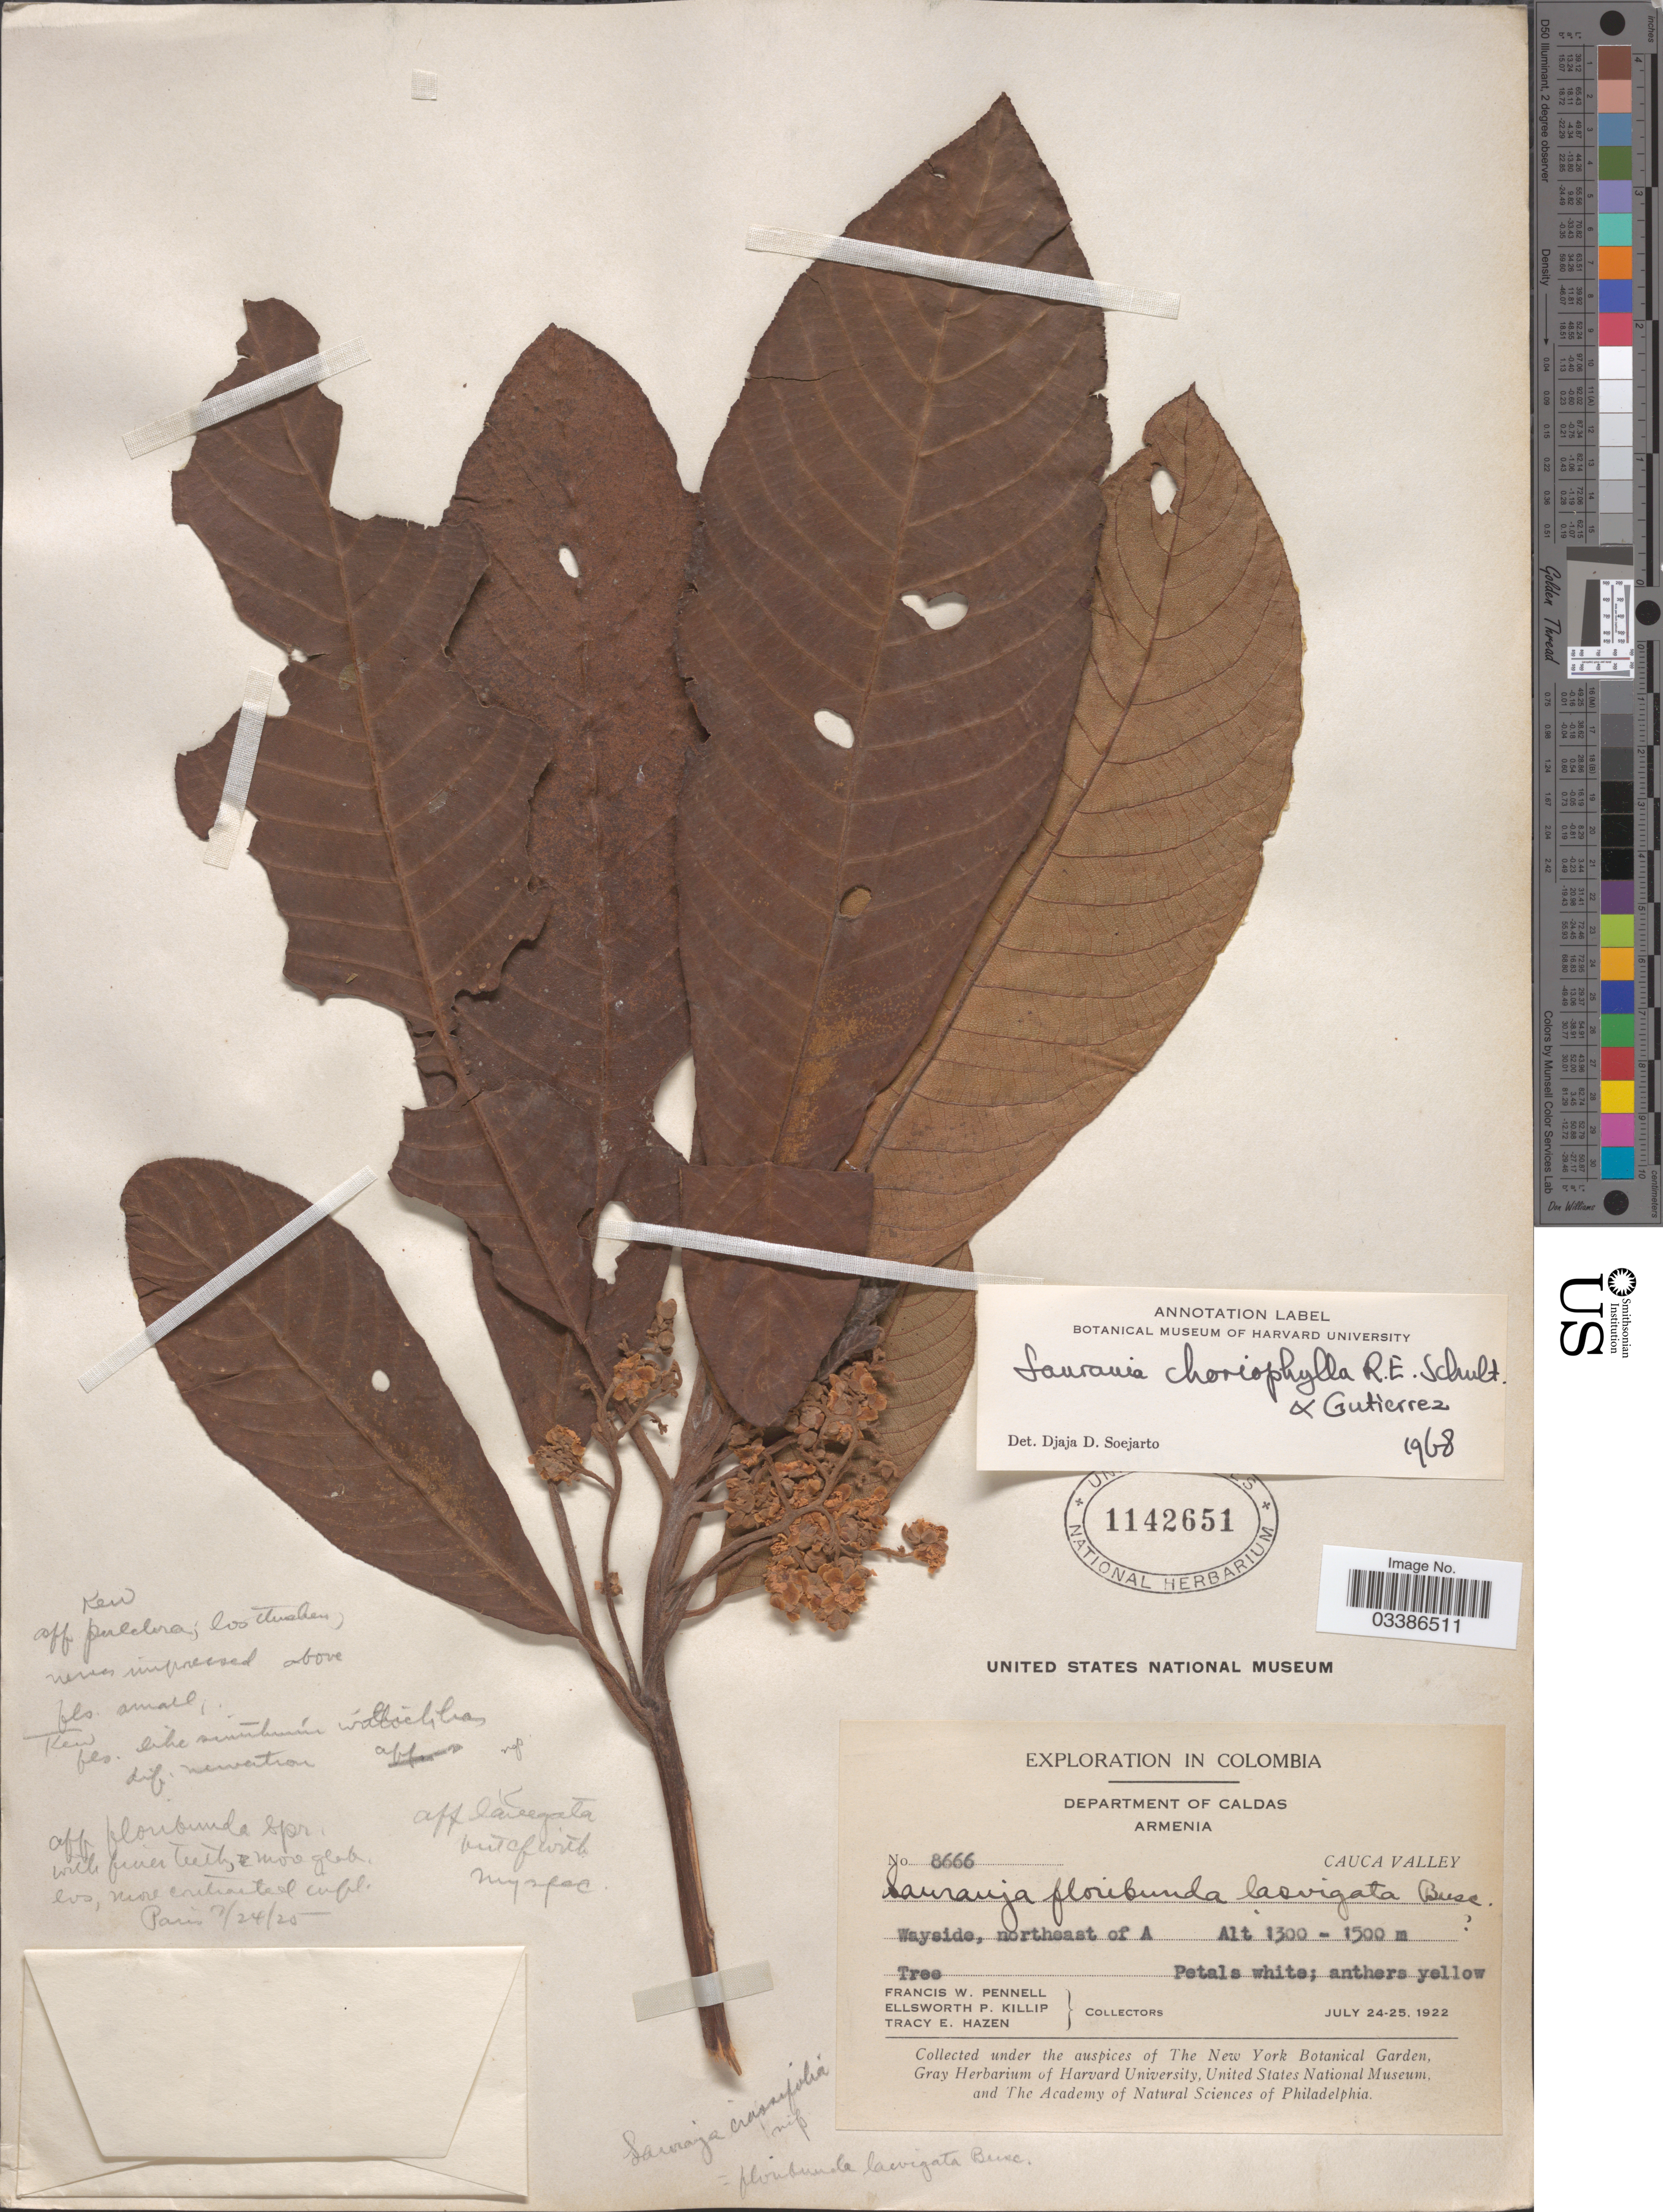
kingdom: Plantae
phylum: Tracheophyta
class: Magnoliopsida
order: Ericales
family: Actinidiaceae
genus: Saurauia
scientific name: Saurauia choriophylla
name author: R.E. Schult. & Gutiérrez V.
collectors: F. W. Pennell, E. P. Killip & T. E. Hazen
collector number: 8666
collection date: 1922-07-24/1922-07-25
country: Colombia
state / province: Caldas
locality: Department of Caldas. Armenia. Cauca Valley. Wayside, northeast of A.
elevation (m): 1300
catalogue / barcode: US 1142651